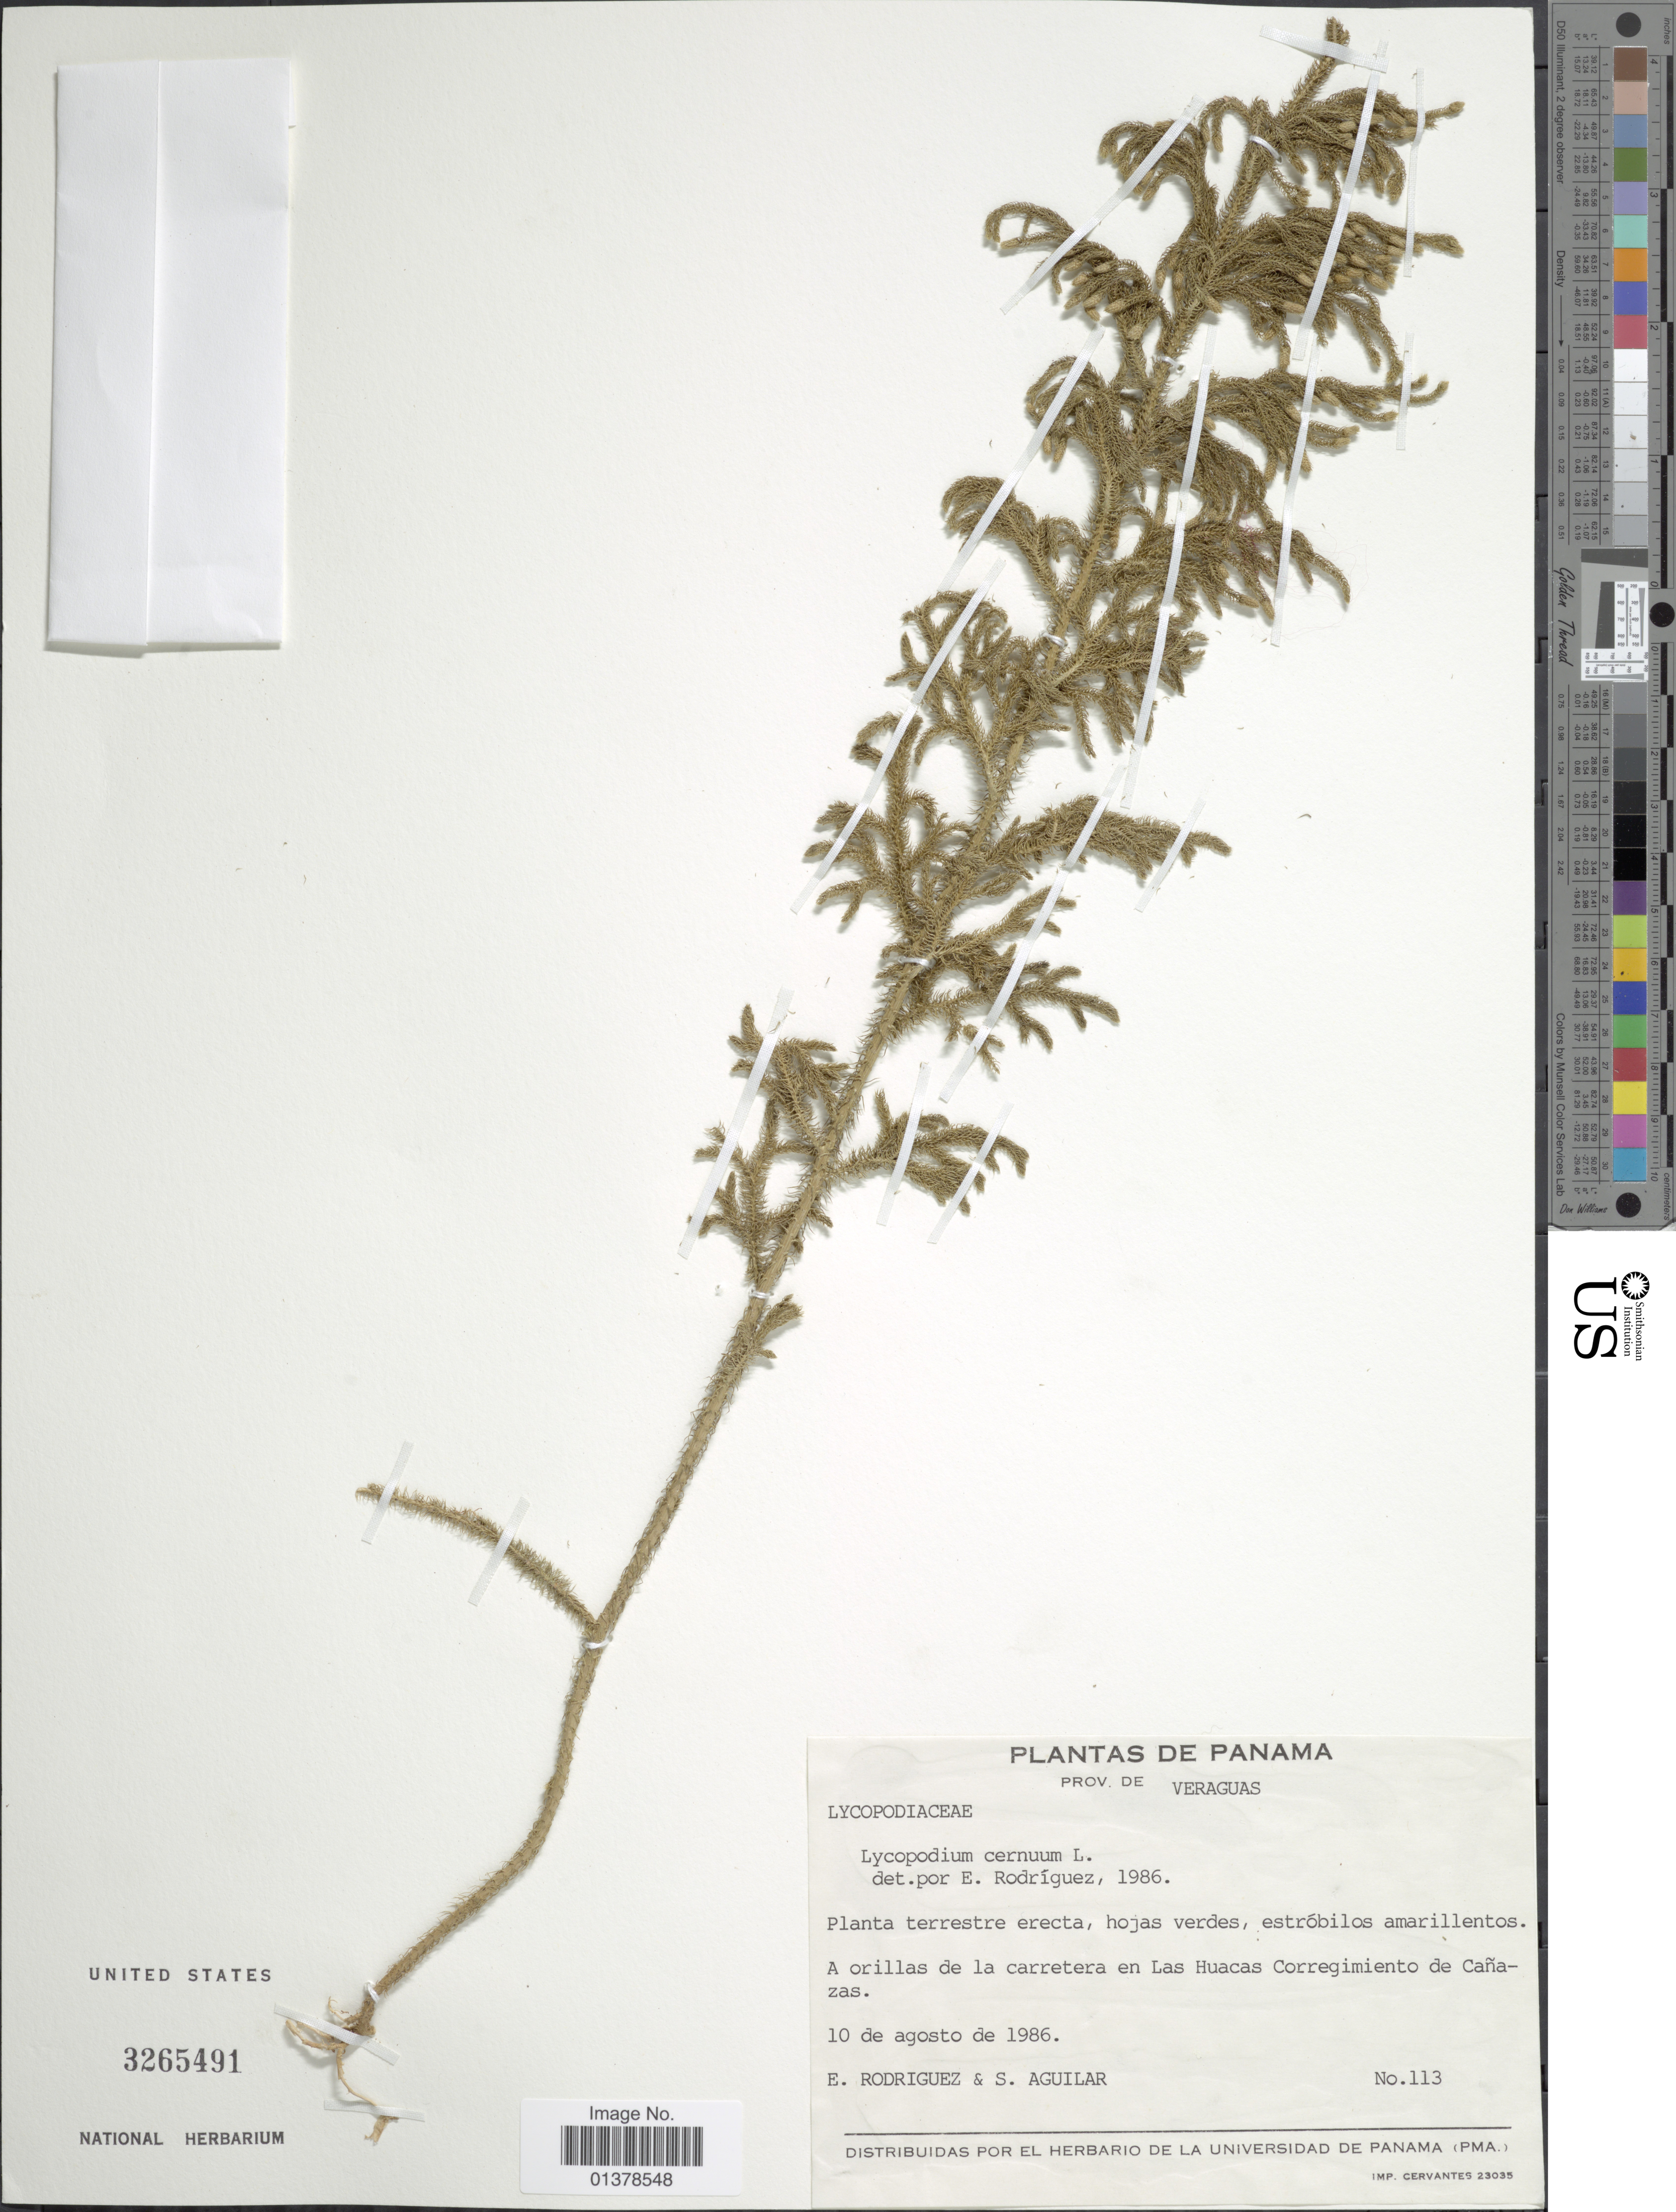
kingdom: Plantae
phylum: Tracheophyta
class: Lycopodiopsida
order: Lycopodiales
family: Lycopodiaceae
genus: Palhinhaea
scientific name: Palhinhaea cernua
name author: (L.) Vasc. & Franco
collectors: E. Rodriguez & S. Aguilar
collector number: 113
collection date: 1986-08-10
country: Panama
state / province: Veraguas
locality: Planta terrestre erecta, hojas verders, estrobilos amarillentos, A orillas de la carretera en Las Huacas Corregimiento de Canazas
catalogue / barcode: US 3265491